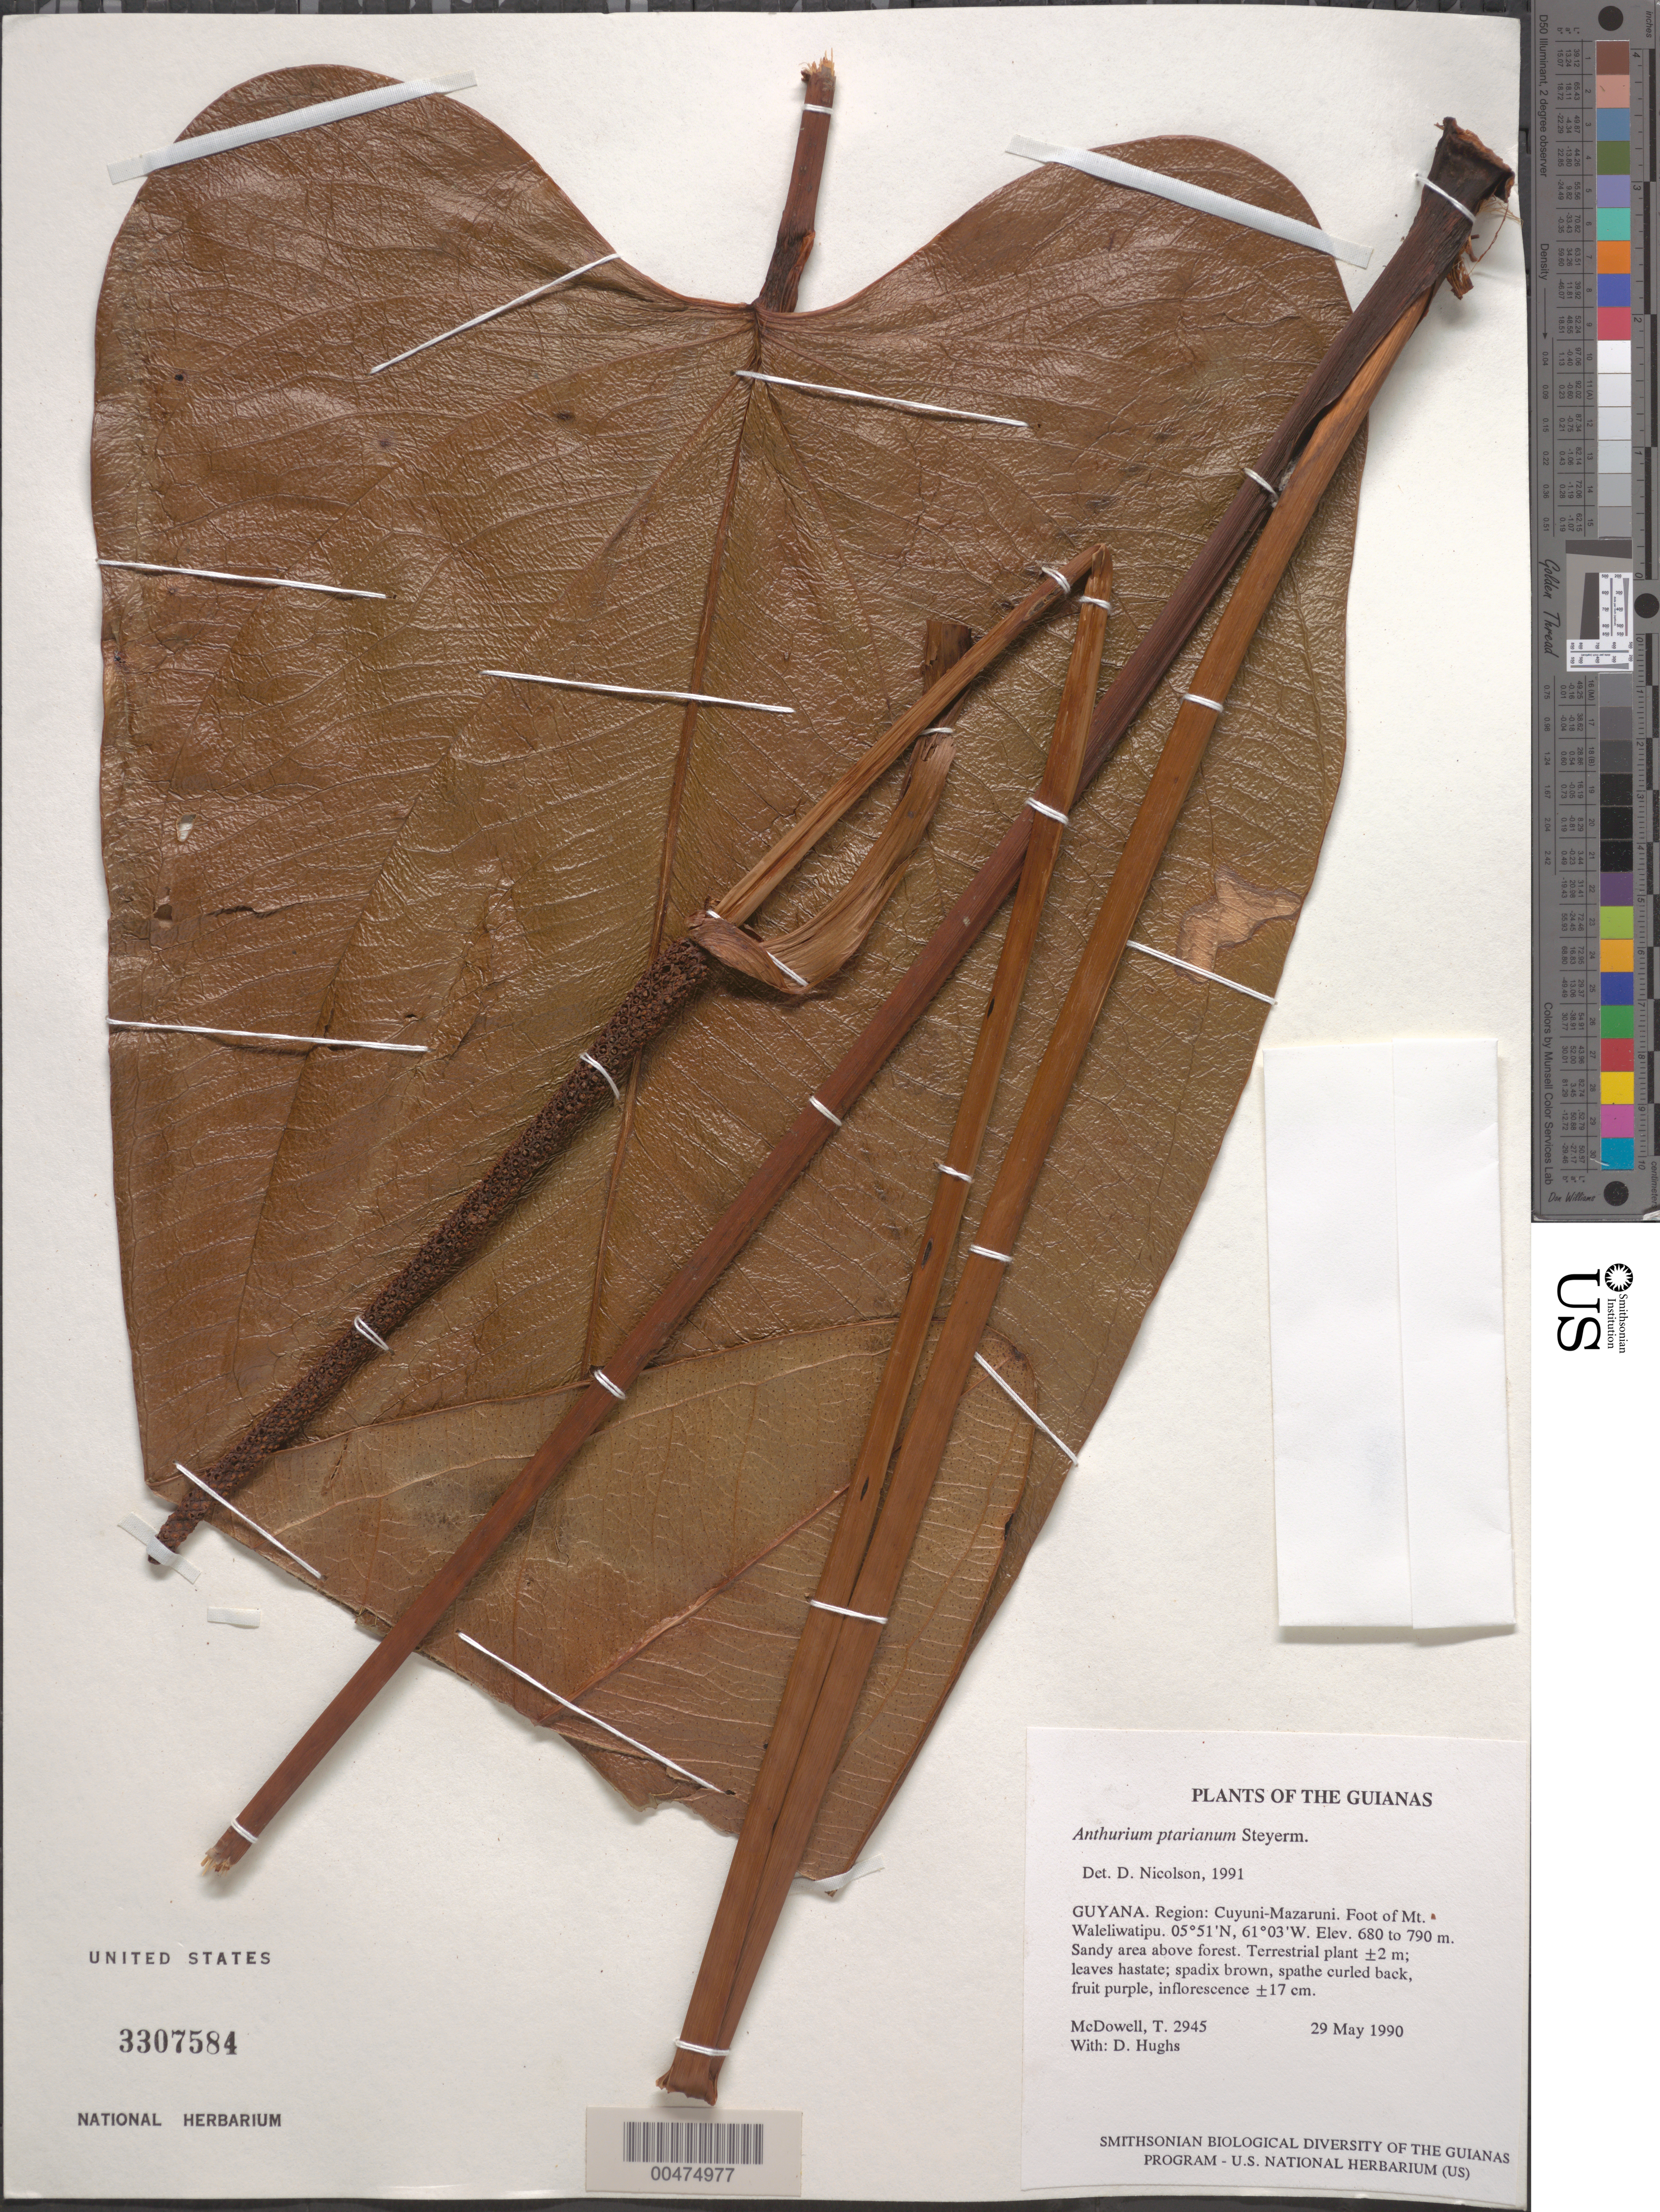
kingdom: Plantae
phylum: Tracheophyta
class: Liliopsida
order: Alismatales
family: Araceae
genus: Anthurium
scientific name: Anthurium ptarianum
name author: Steyerm.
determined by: Nicolson, Dan H.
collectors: T. McDowell, D. Hughs, L. Anselmo & L. Thompson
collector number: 2945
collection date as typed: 29 May 1990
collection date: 1990-05-29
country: Guyana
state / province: Cuyuni-Mazaruni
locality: Foot of Mt. Waleliwatipu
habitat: Sandy area above forest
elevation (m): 680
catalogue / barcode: US 3307584